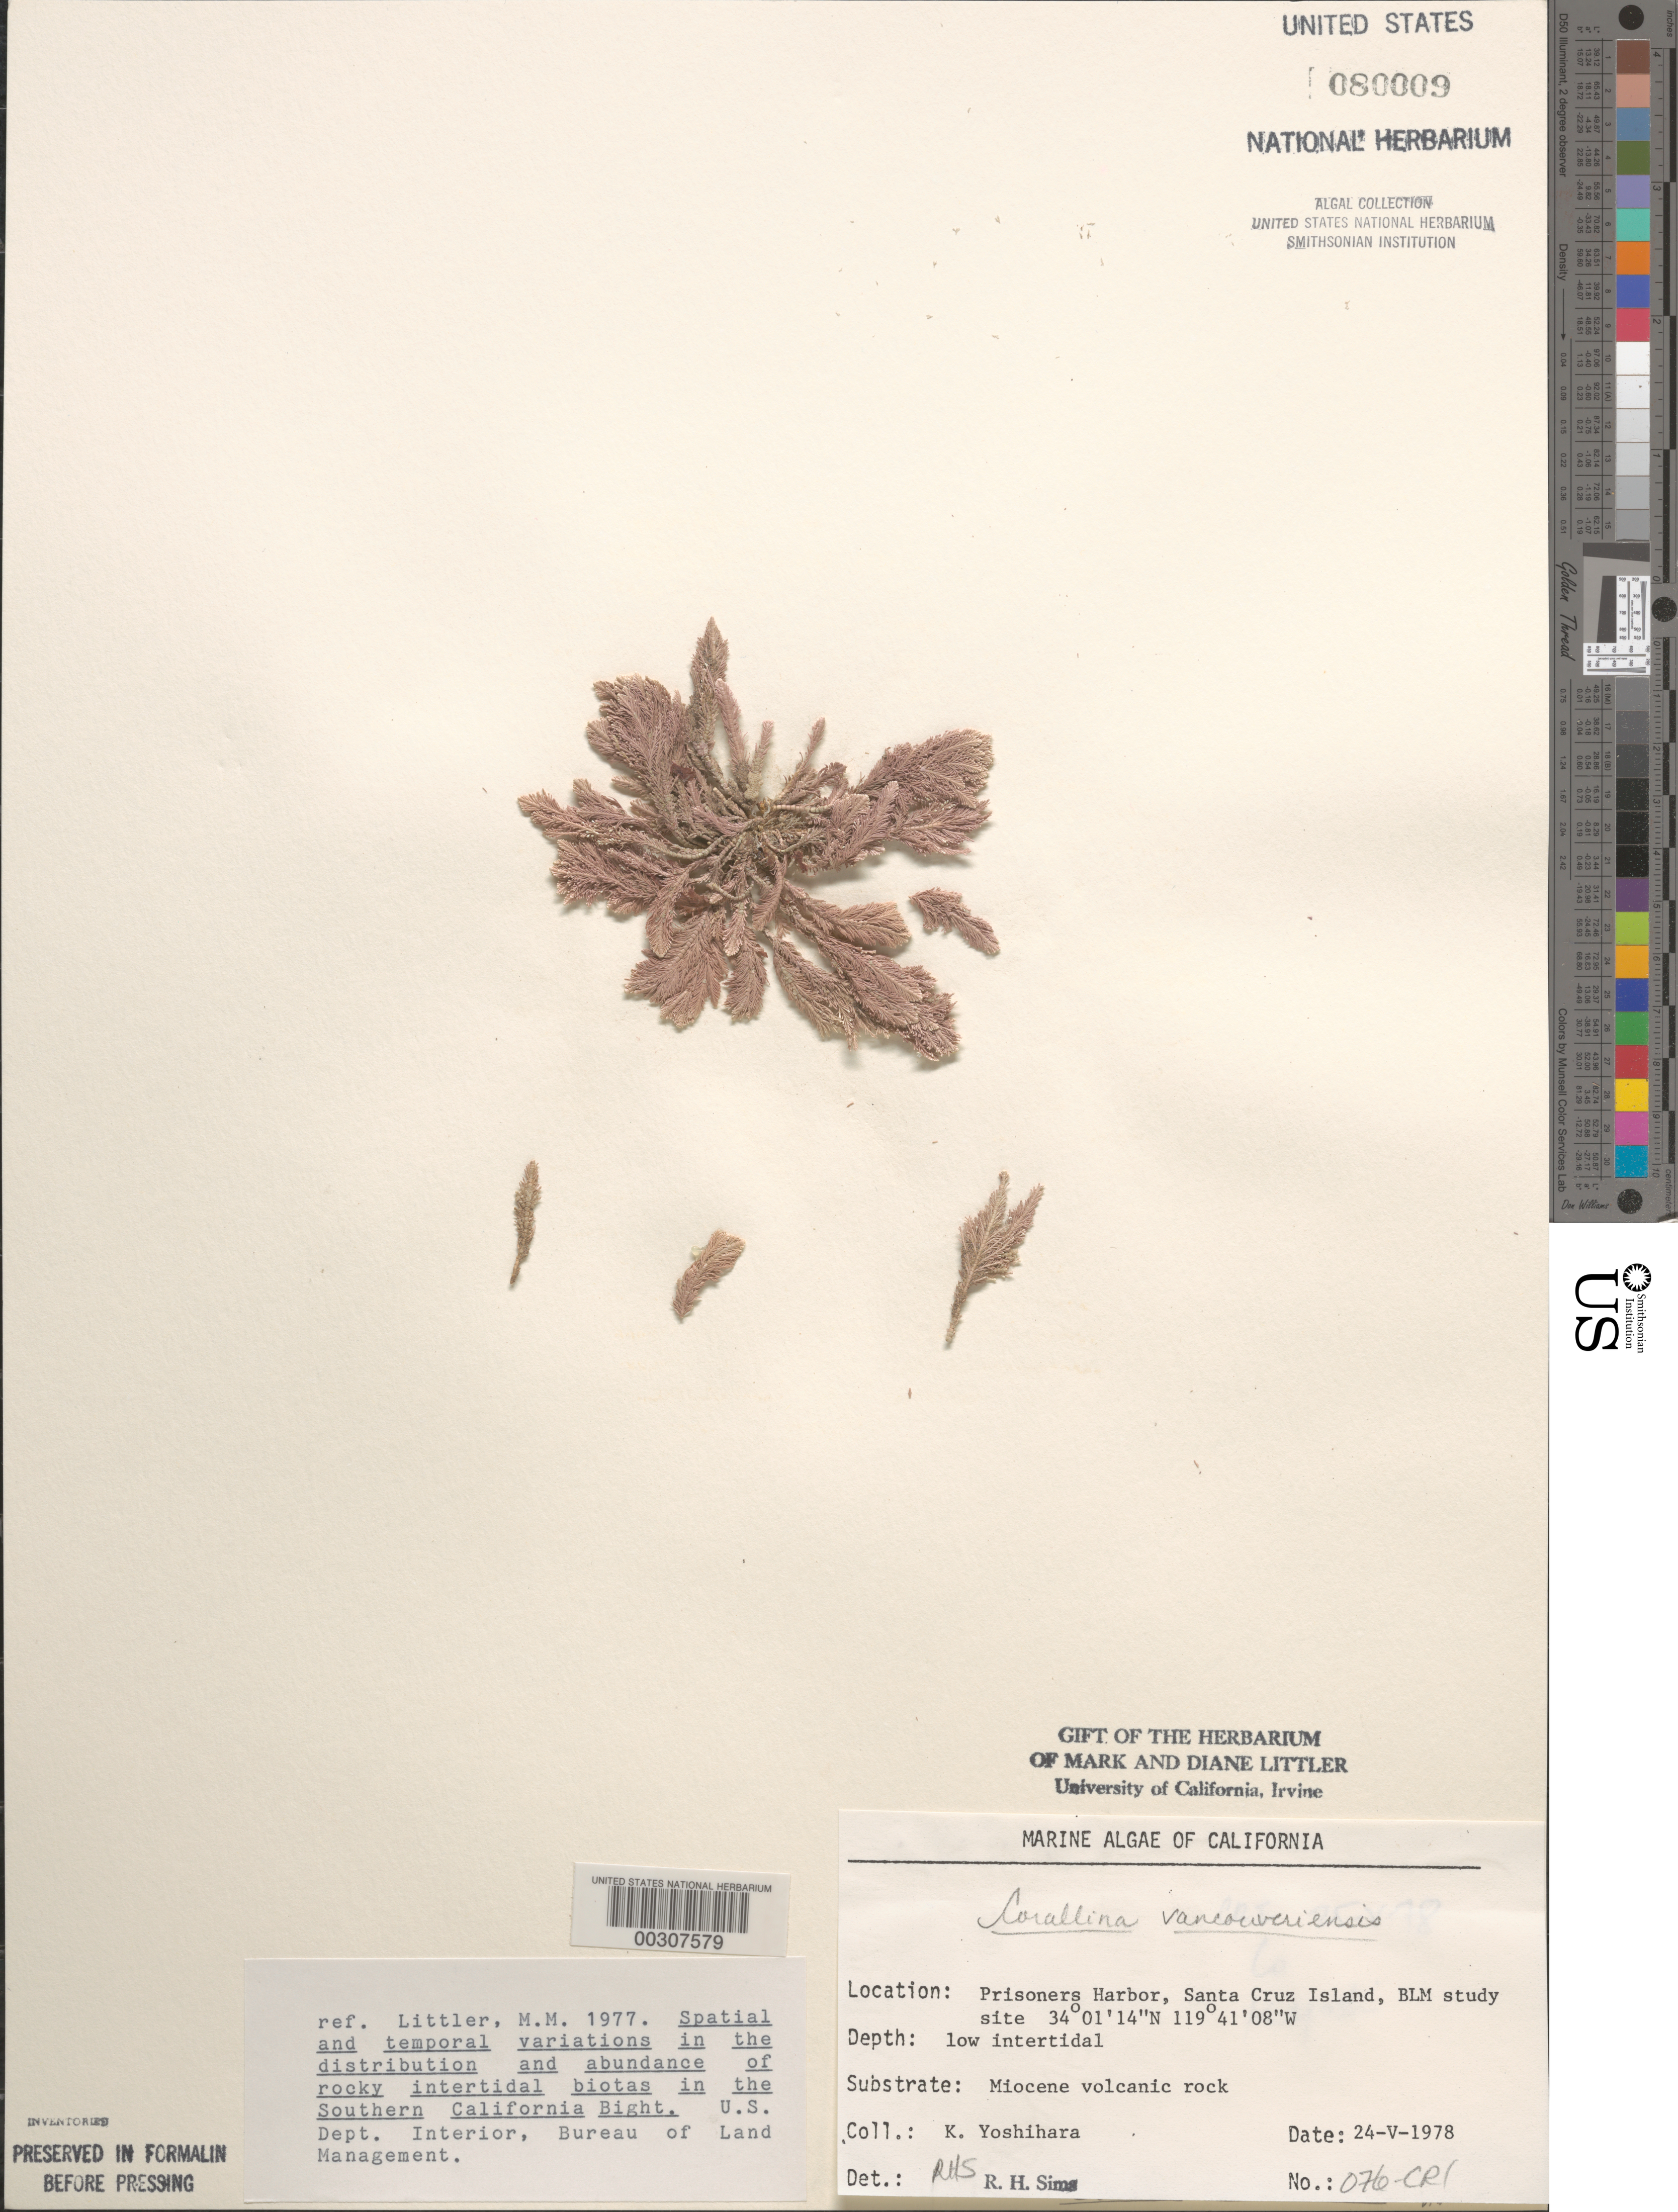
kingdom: Plantae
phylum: Rhodophyta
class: Florideophyceae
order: Corallinales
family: Corallinaceae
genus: Corallina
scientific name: Corallina vancouveriensis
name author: Yendo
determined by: Sims, Robert H.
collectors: K. Yoshihara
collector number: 076-cri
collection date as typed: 24 May 1978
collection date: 1978-05-24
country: United States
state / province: California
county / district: Santa Barbara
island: Santa Cruz Island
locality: Prisoners Harbor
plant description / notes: BLM-SOCALBIGHT Rocky Intertidal Survey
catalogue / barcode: US 80009